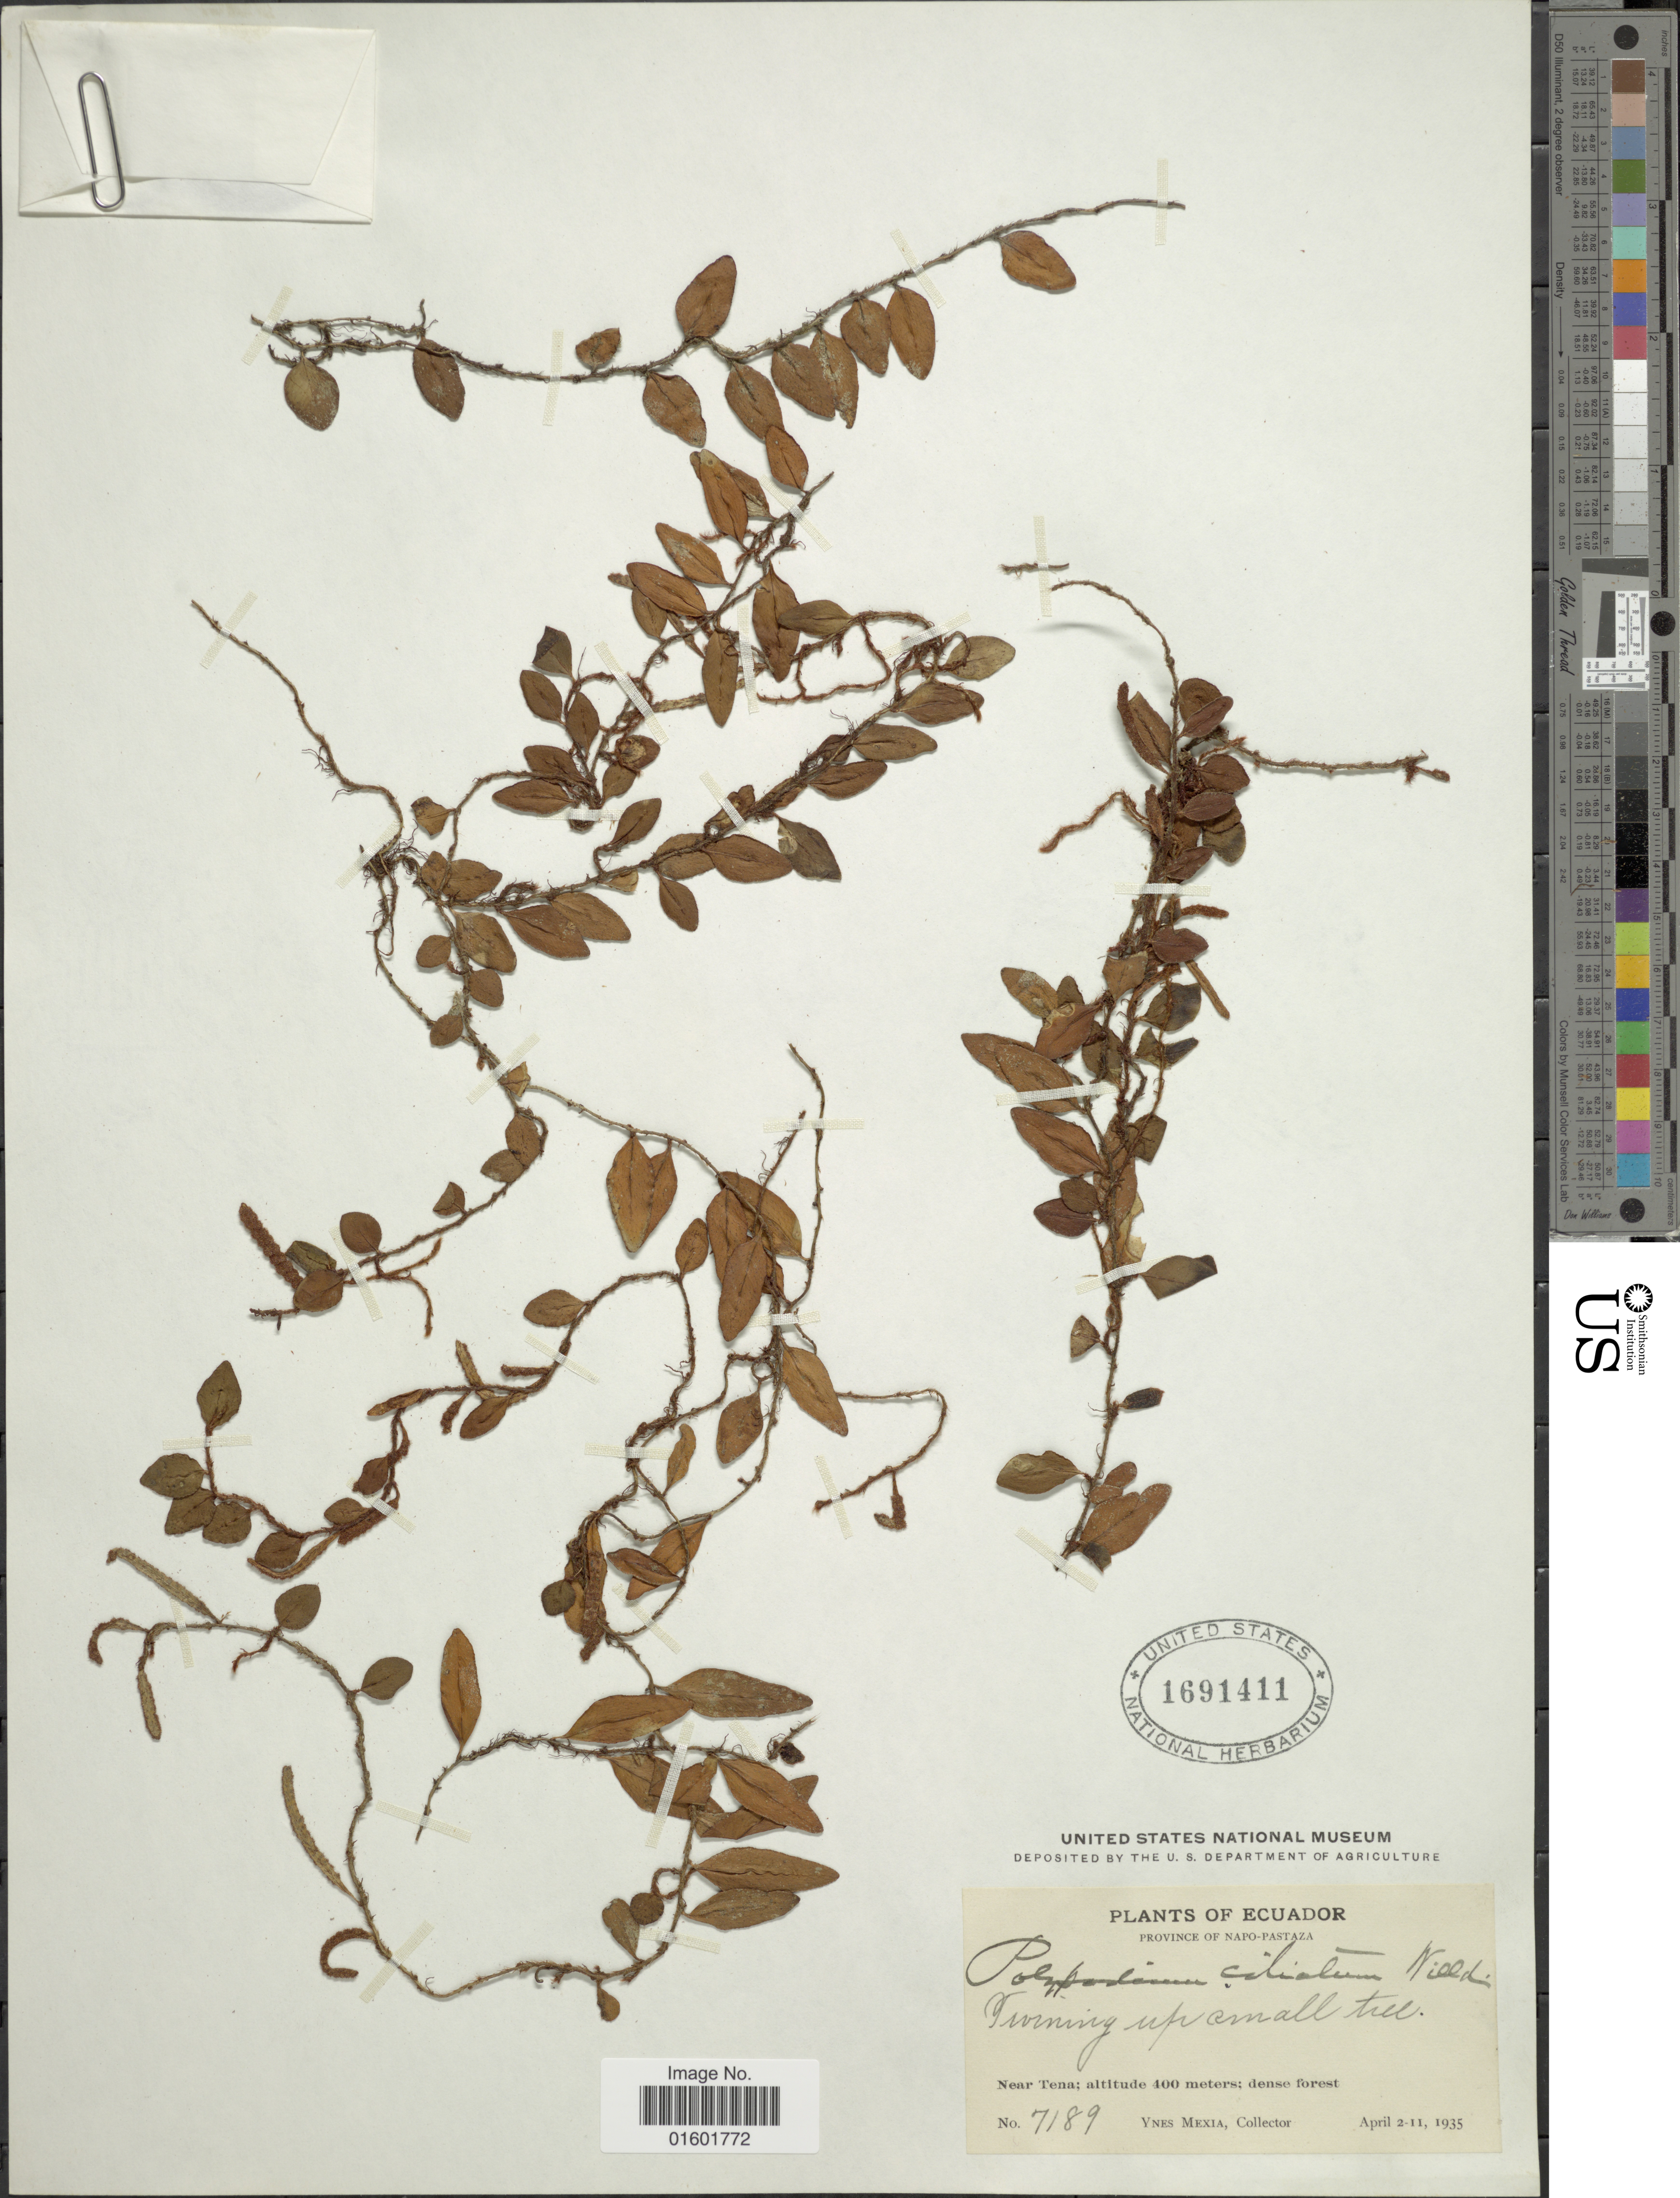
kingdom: Plantae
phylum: Tracheophyta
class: Polypodiopsida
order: Polypodiales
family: Polypodiaceae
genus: Microgramma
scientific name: Microgramma reptans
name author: (Cav.) A.R. Sm.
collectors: Y. Mexia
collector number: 7189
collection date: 1935-04-02/1935-04-11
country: Ecuador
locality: Province of Napo-Pastaza, Near Tena; dense forest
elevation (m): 400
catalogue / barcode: US 1691411